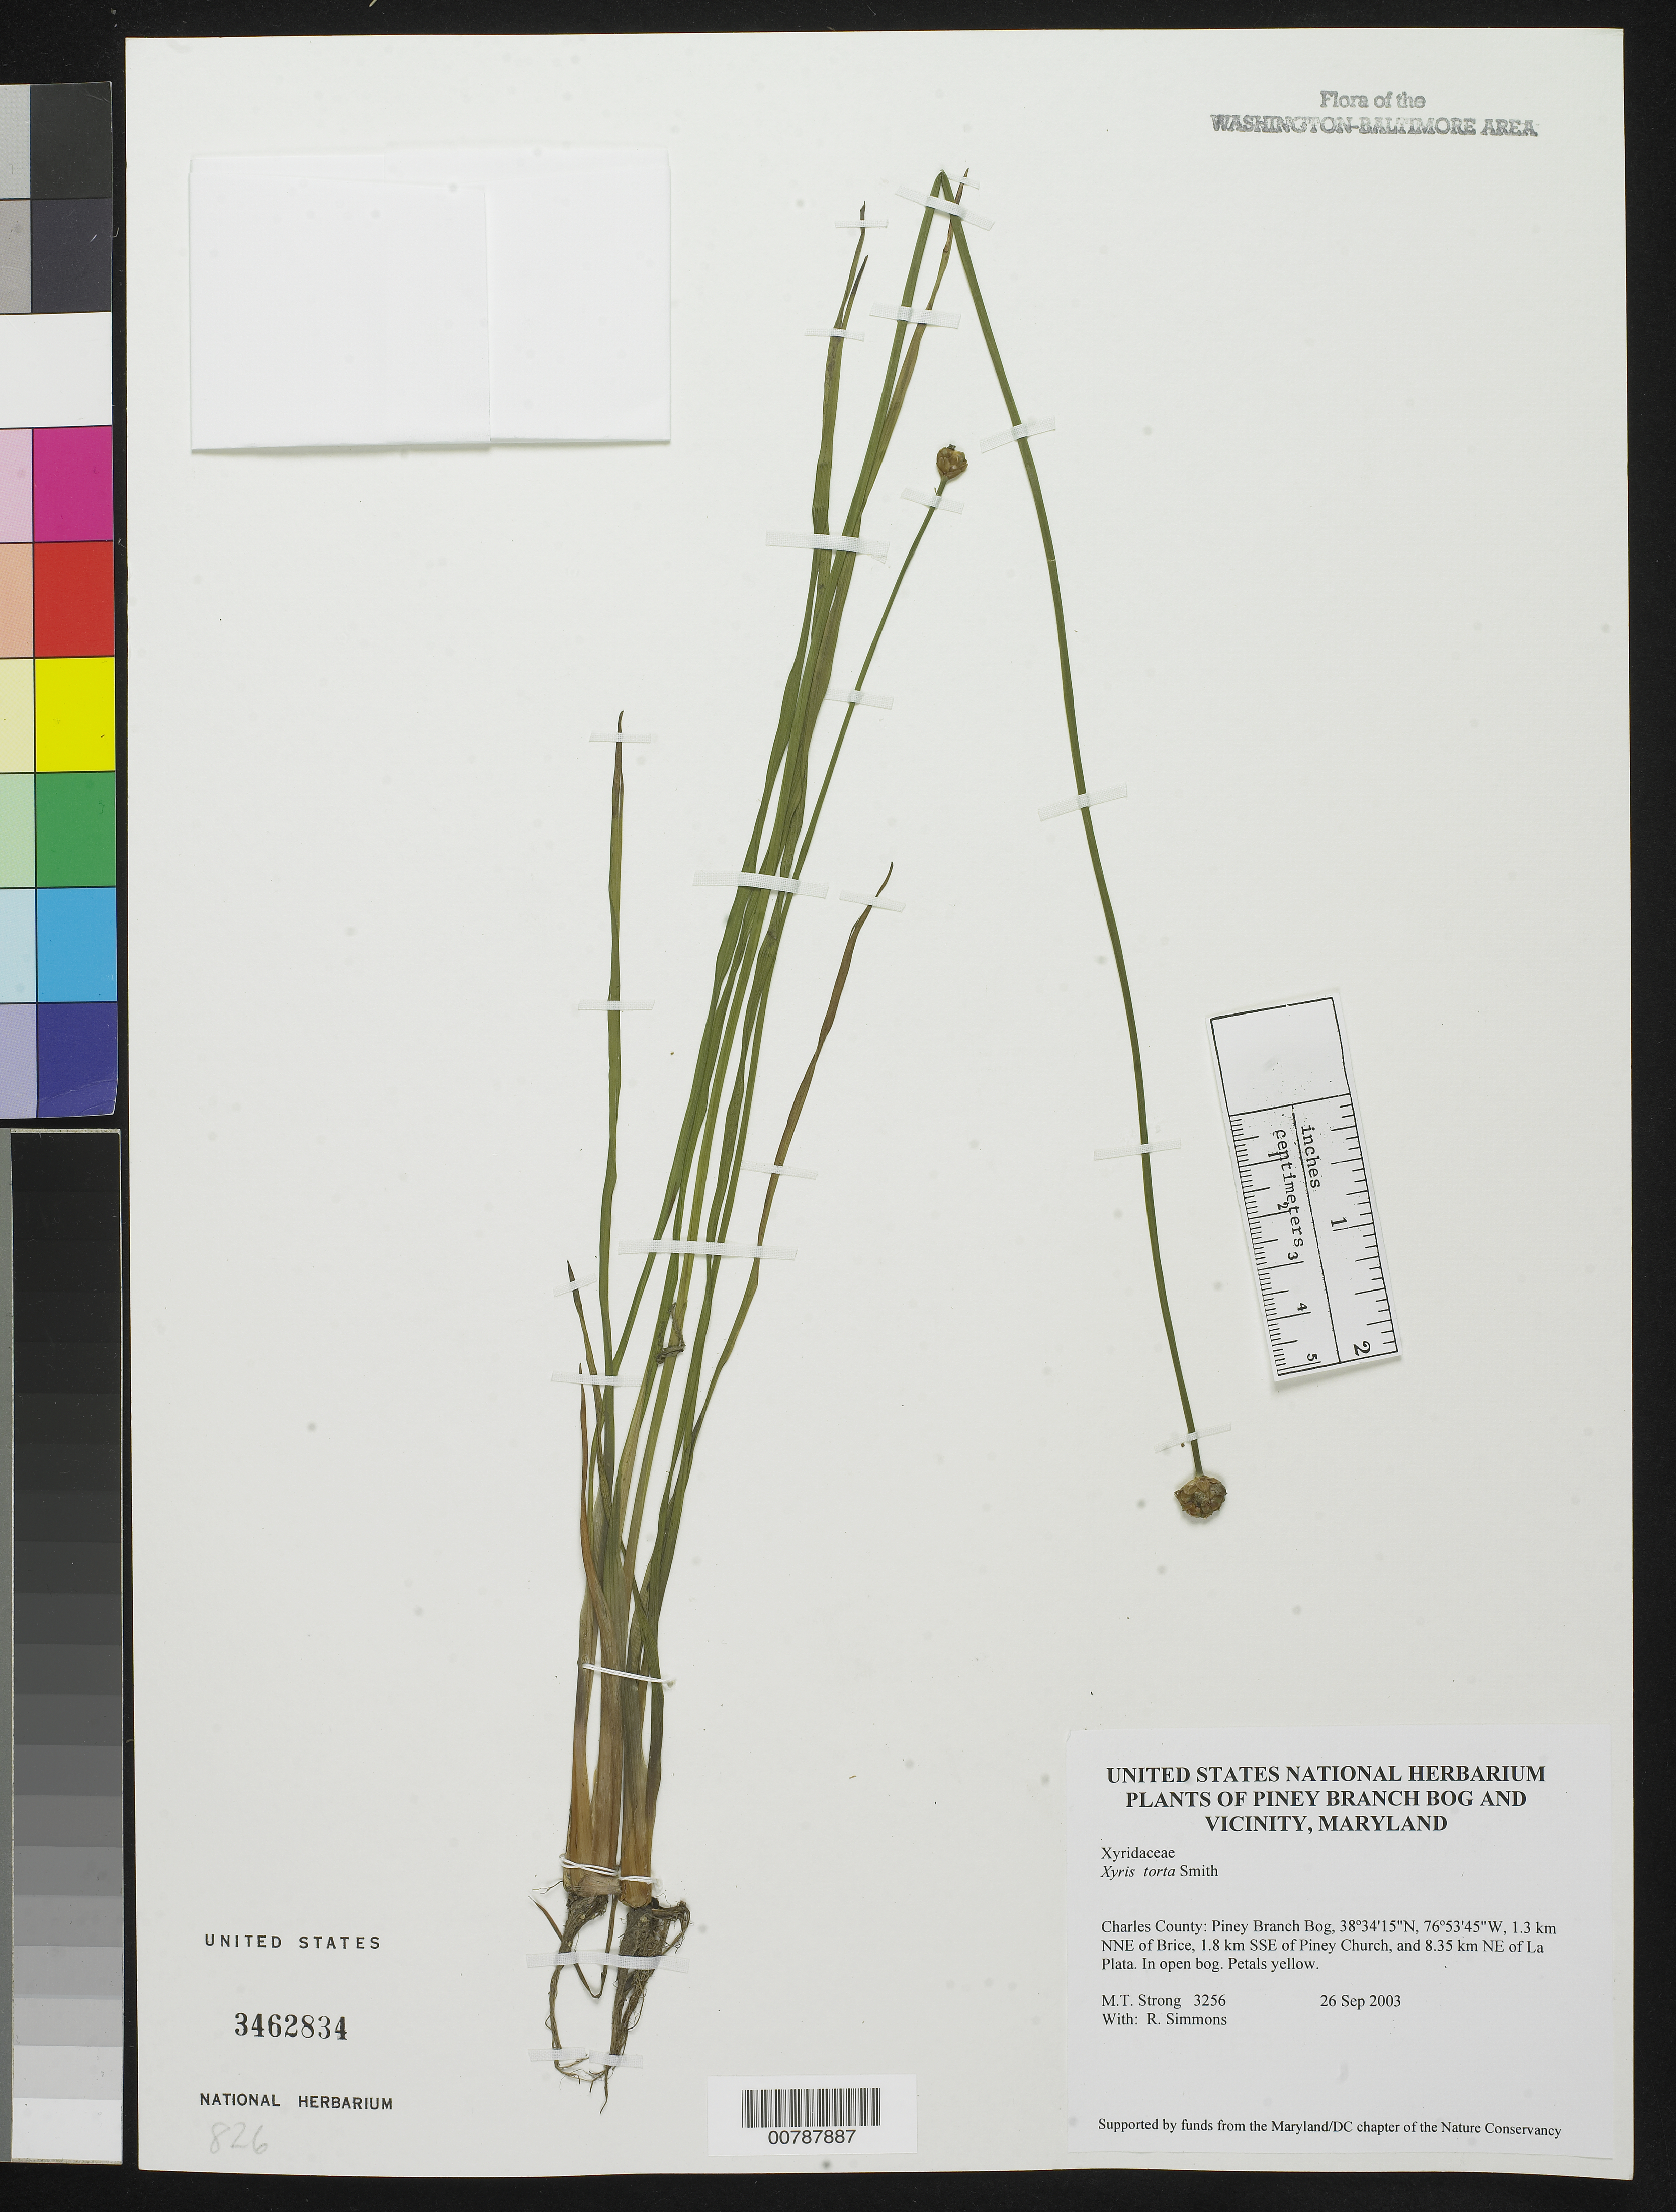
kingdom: Plantae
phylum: Tracheophyta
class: Liliopsida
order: Poales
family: Xyridaceae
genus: Xyris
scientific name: Xyris torta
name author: Sm.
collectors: M. T. Strong & R. H. Simmons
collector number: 3256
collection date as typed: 26 Sep 2003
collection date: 2003-09-26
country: United States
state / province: Maryland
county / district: Charles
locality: Piney Branch Bog, 1.3 km NNE of Brice, 1.8 km SSE of Piney Church, and 8.35 km NE of La Plata.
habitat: In open bog.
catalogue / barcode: US 3462834